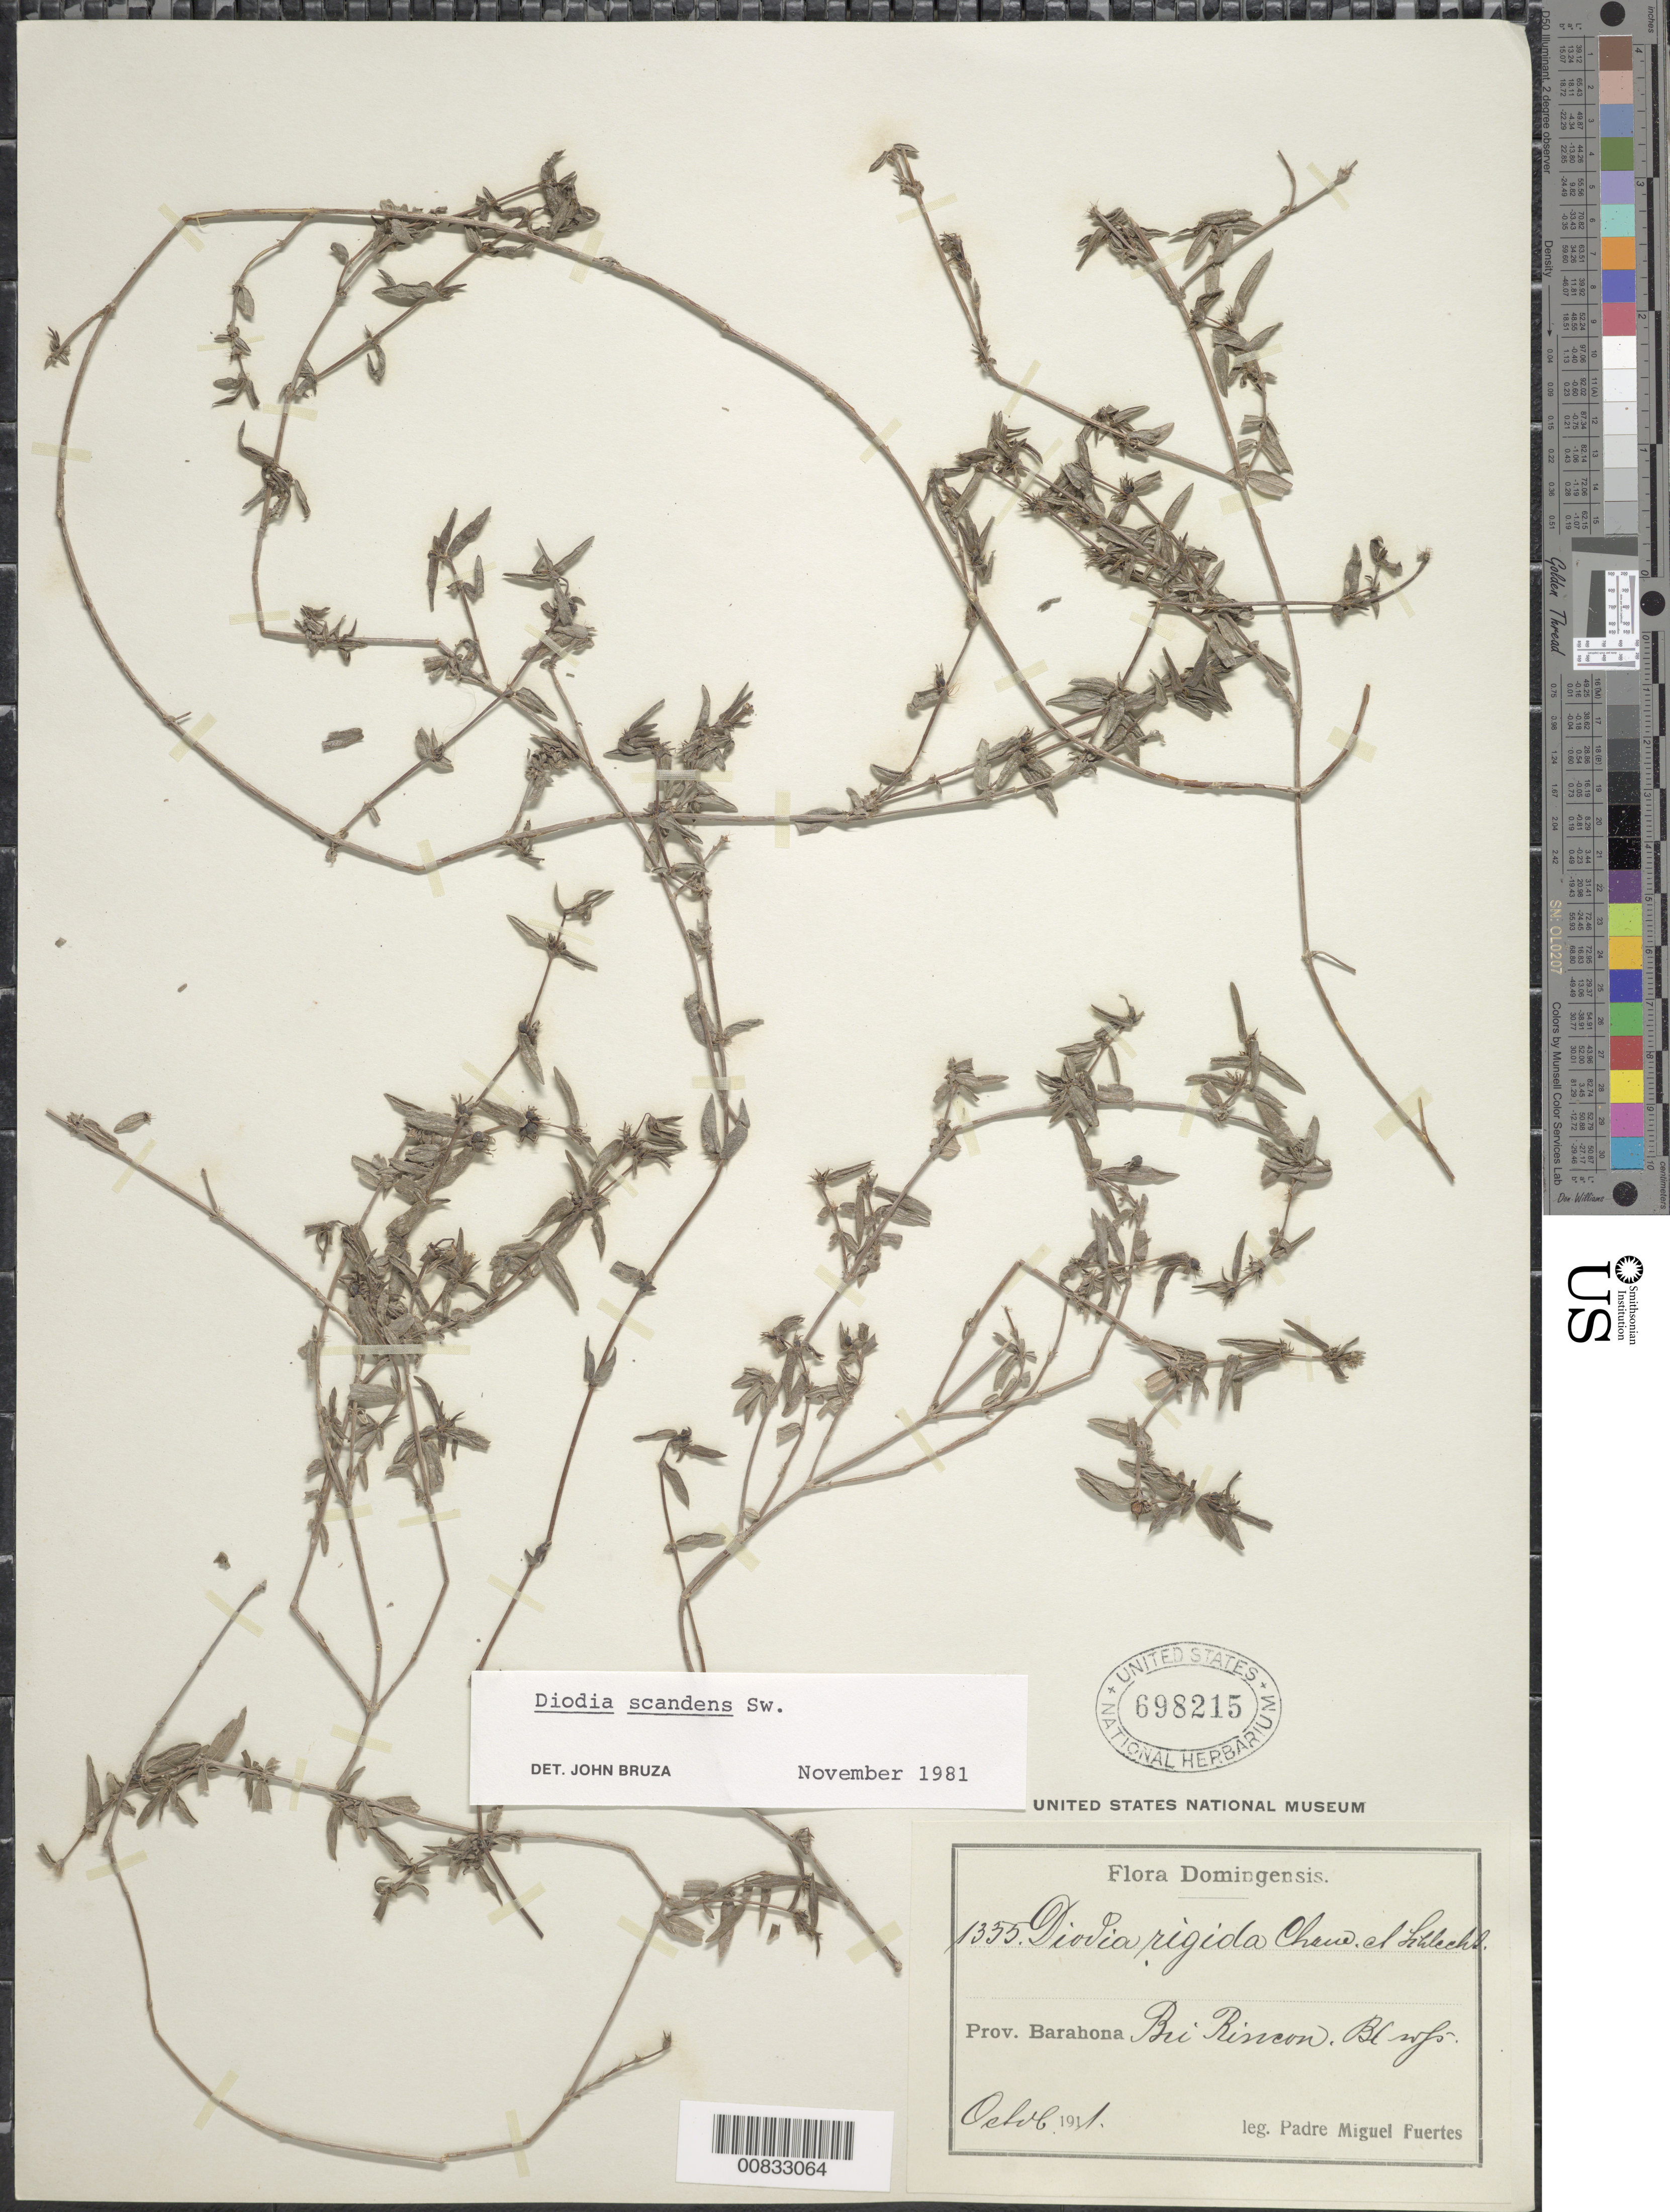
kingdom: Plantae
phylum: Tracheophyta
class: Magnoliopsida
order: Gentianales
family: Rubiaceae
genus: Diodia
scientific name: Diodia scandens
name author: Sw.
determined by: Bruza, J.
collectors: M. D. Fuertes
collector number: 1355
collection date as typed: Oct 1911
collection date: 1911-10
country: Dominican Republic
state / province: Barahona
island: Hispaniola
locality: Riv. Rincon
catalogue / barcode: US 698215